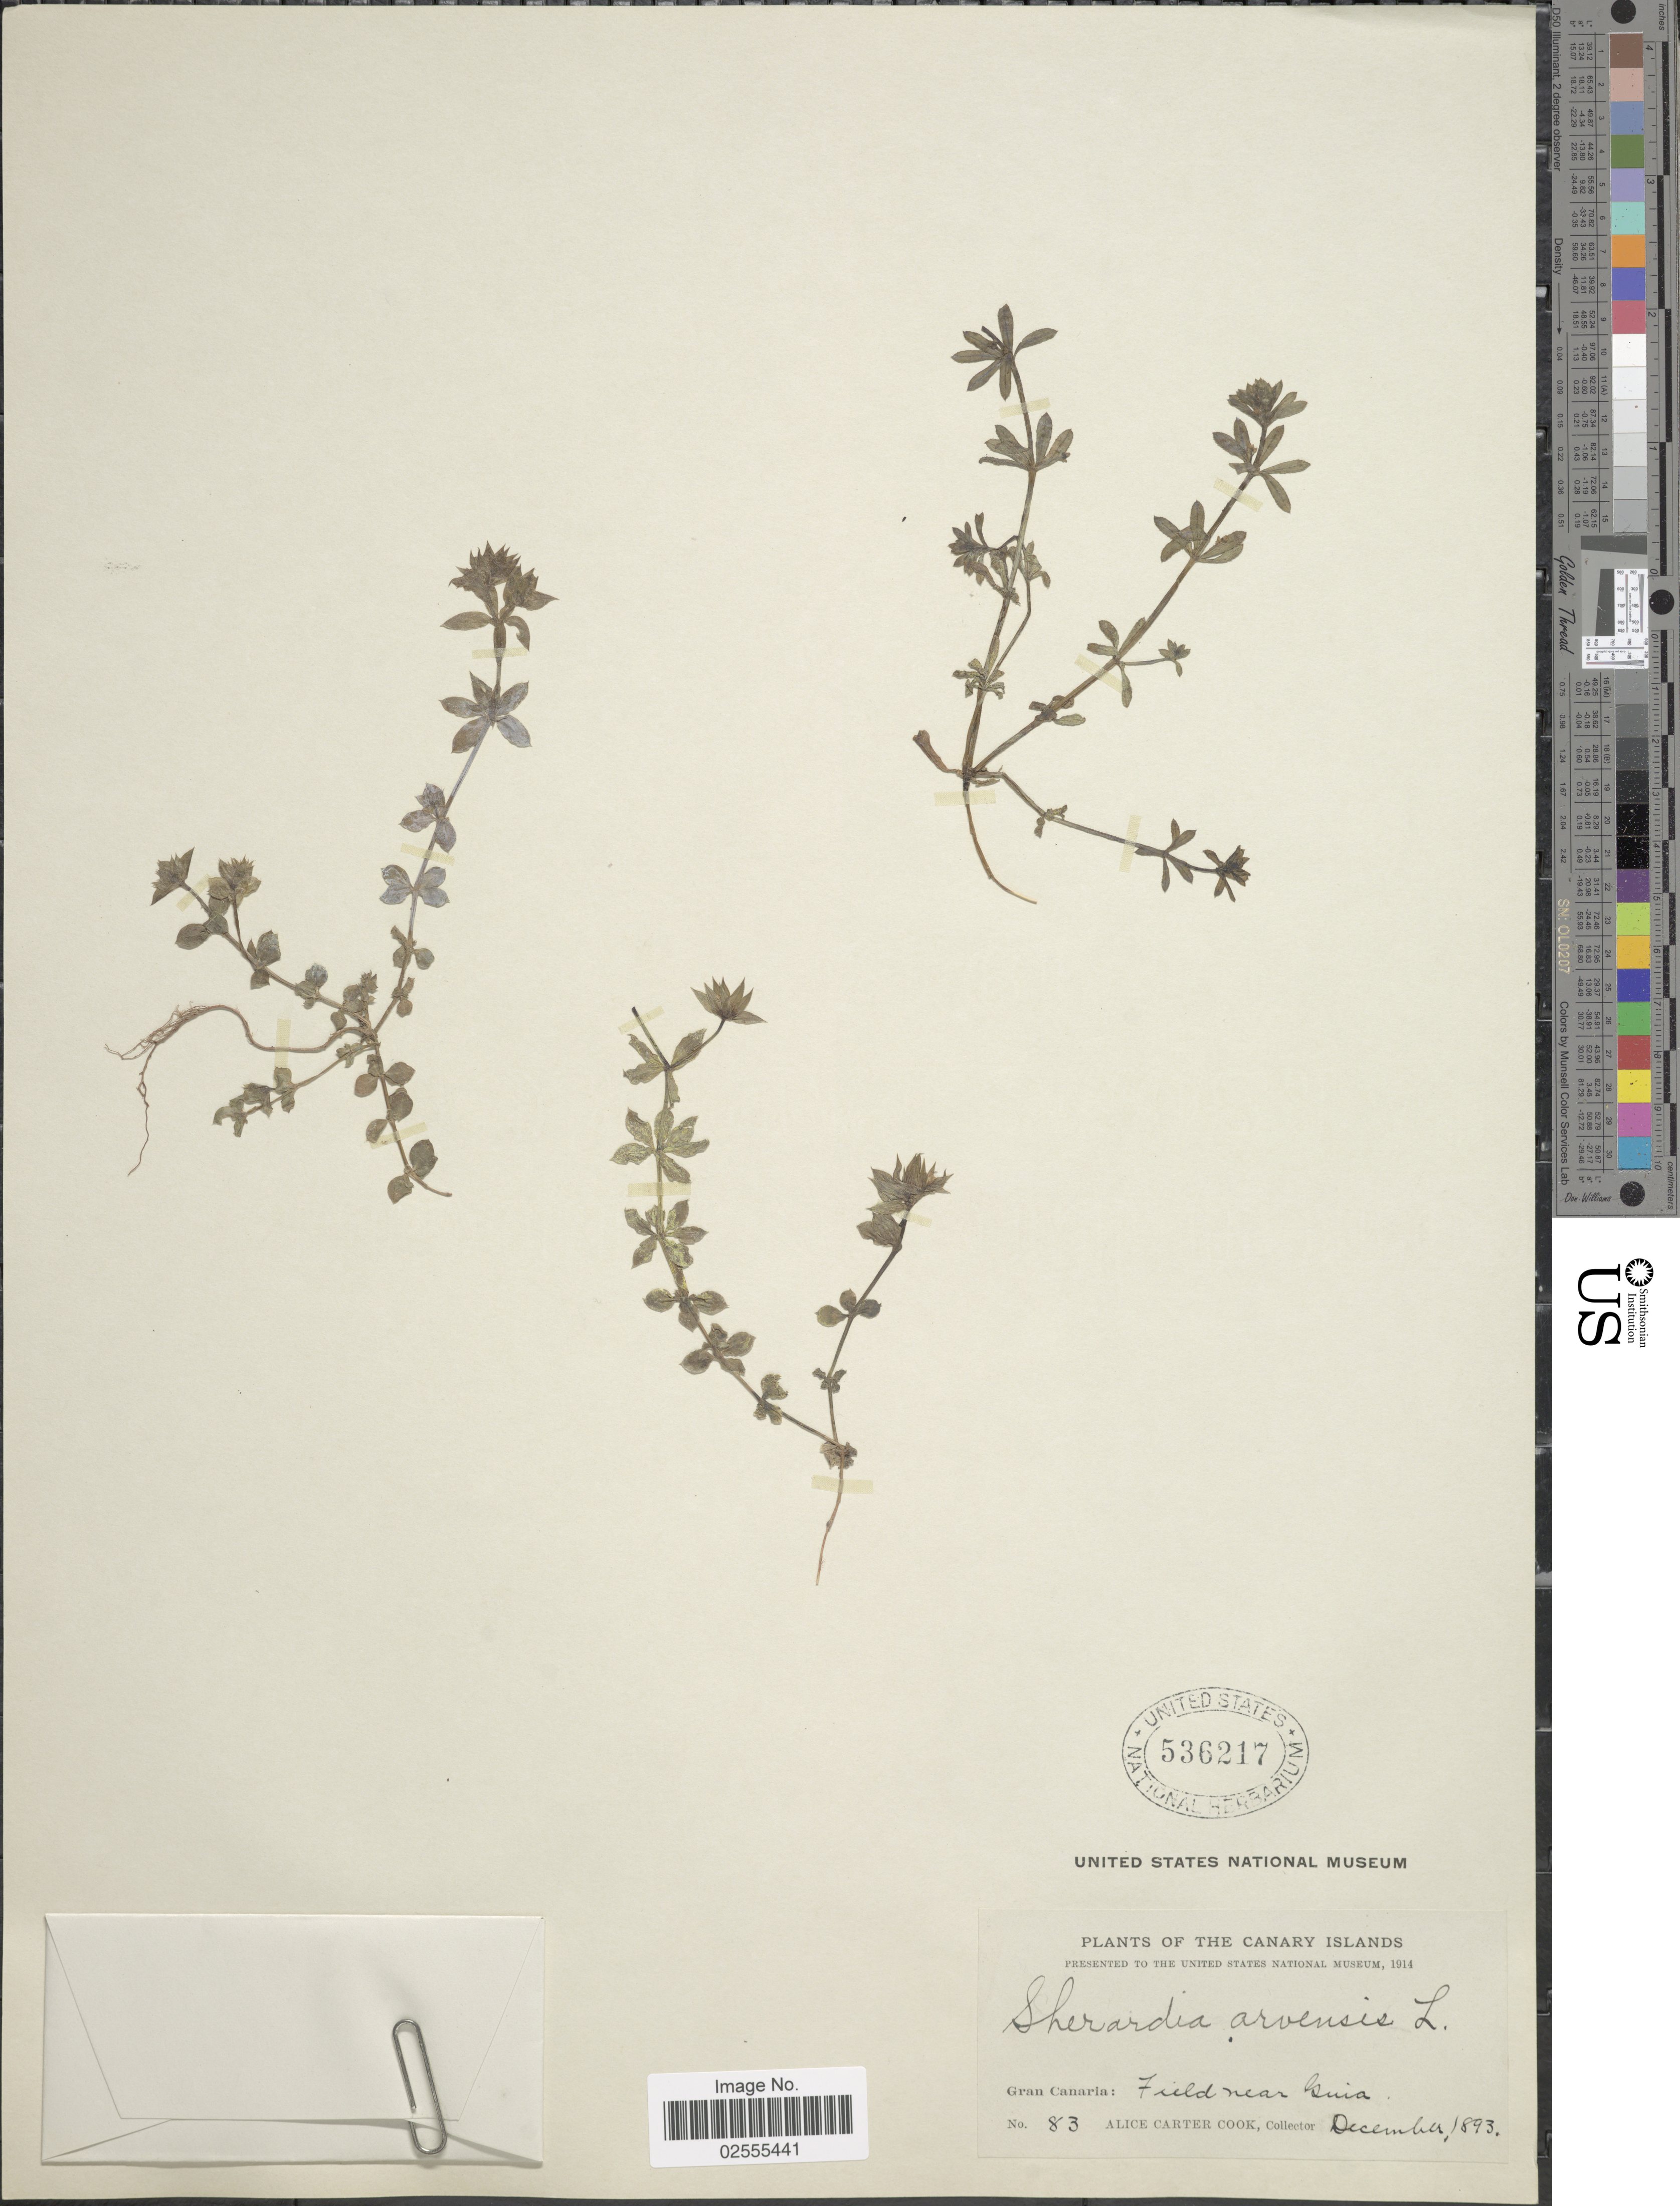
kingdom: Plantae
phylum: Tracheophyta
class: Magnoliopsida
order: Gentianales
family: Rubiaceae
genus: Sherardia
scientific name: Sherardia arvensis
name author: L.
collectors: Alice C. Cook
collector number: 83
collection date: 1893-12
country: Spain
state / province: Canarias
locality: The Canary Islands, Gran Canaria: Field near Guia.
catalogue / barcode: US 536217